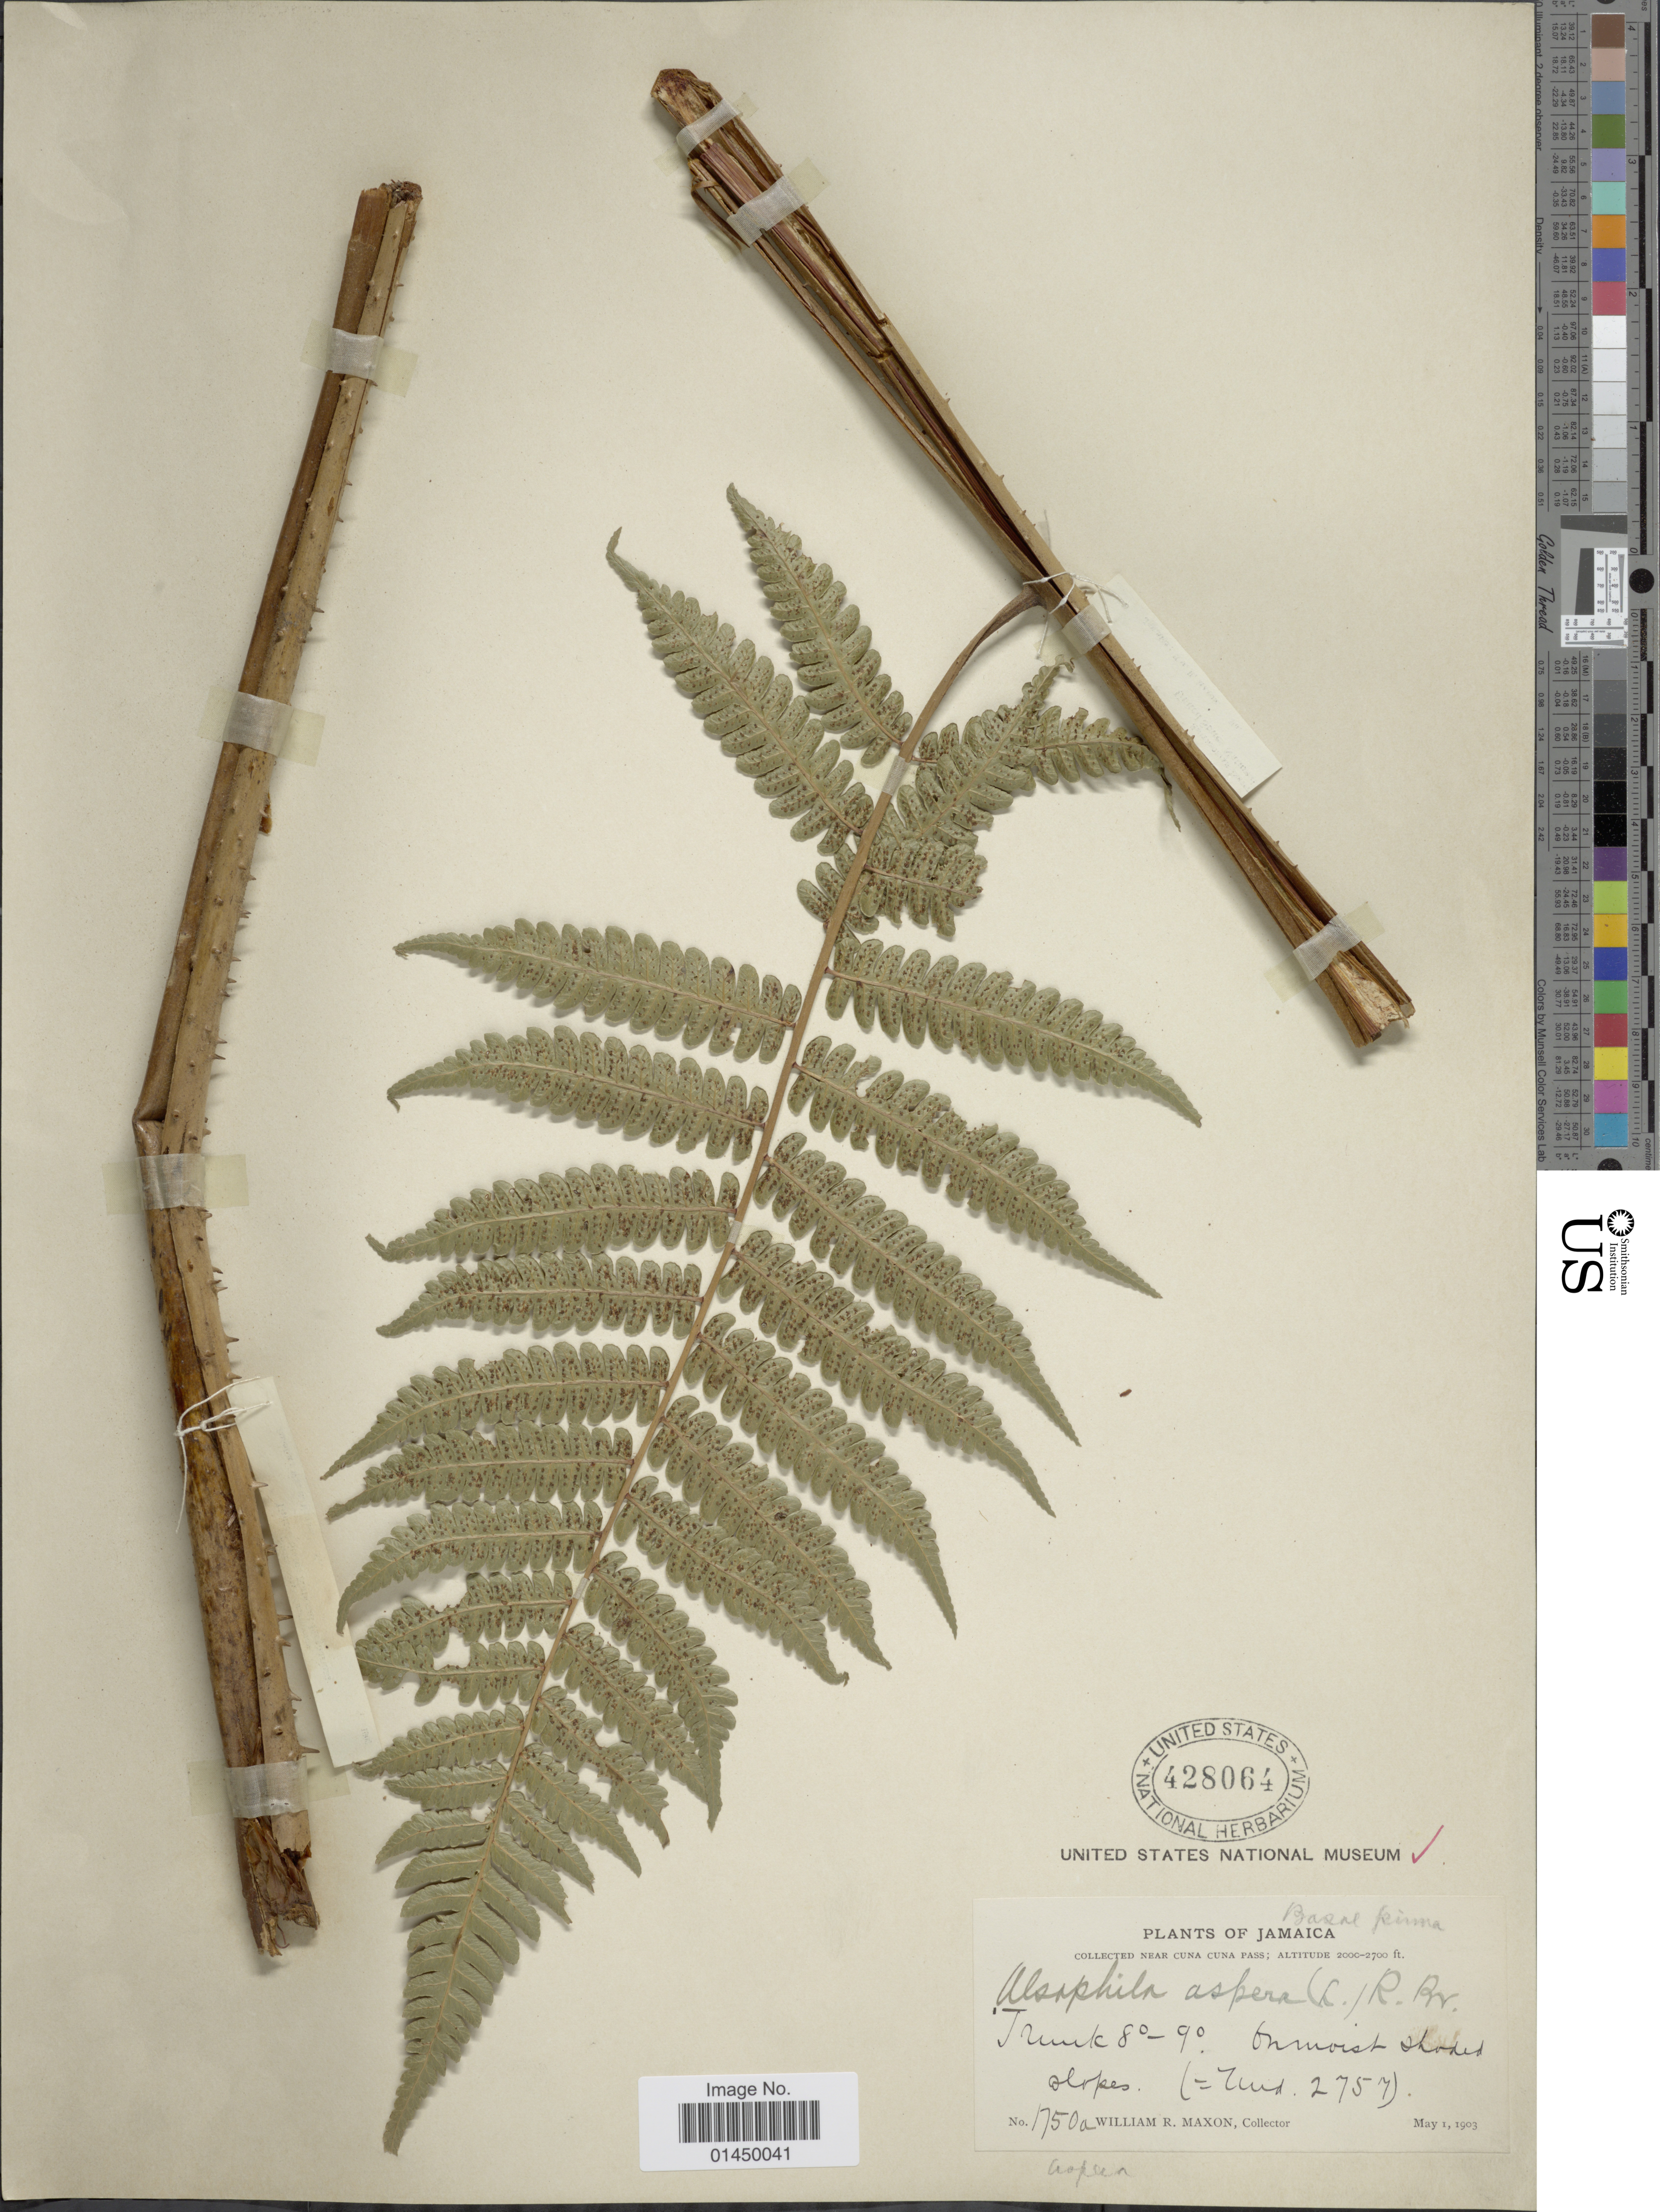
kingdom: Plantae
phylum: Tracheophyta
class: Polypodiopsida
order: Cyatheales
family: Cyatheaceae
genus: Cyathea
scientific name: Cyathea aspera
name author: (L.) Sw.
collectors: W. R. Maxon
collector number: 1750a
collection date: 1903-05-01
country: Jamaica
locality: Near Cuna Cuna Pass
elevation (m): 610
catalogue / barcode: US 428064